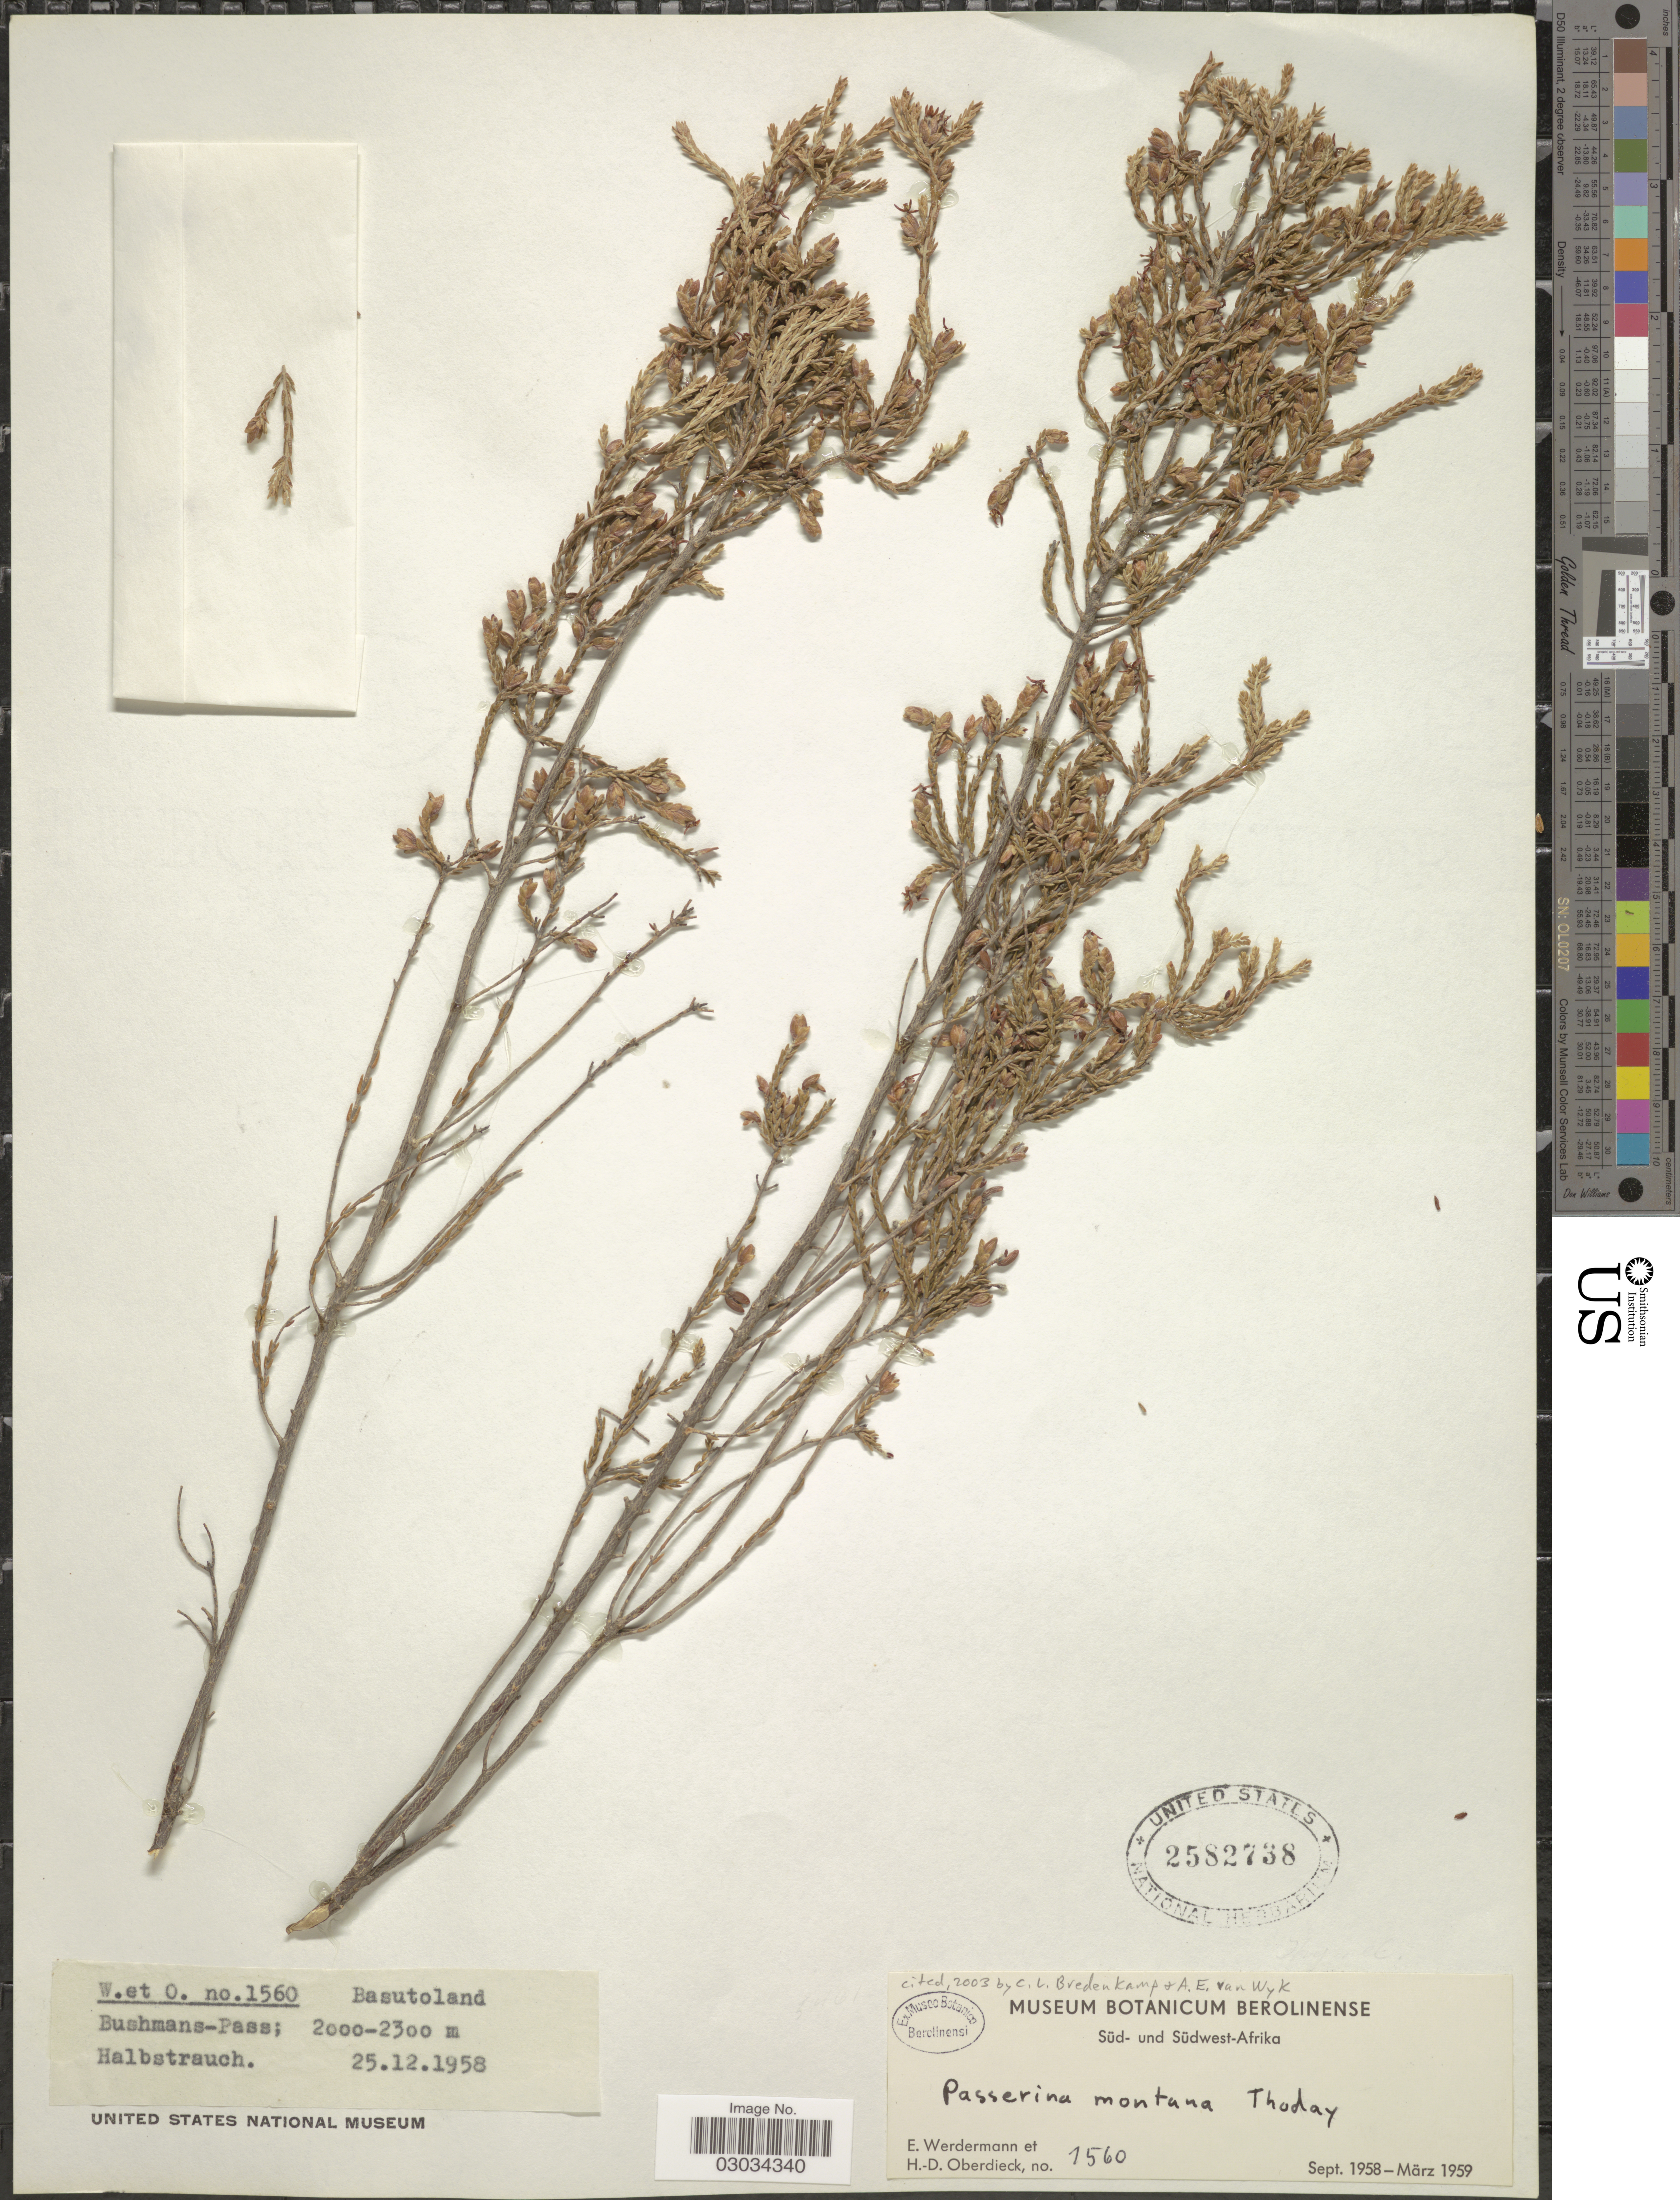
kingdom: Plantae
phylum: Tracheophyta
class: Magnoliopsida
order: Malvales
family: Thymelaeaceae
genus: Passerina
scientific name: Passerina montana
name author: Thoday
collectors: E. Werdermann & H. Oberdieck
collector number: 1560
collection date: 1958-12-25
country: Lesotho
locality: Basutoland. Bushmans-Pass.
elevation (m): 2000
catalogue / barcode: US 2582738